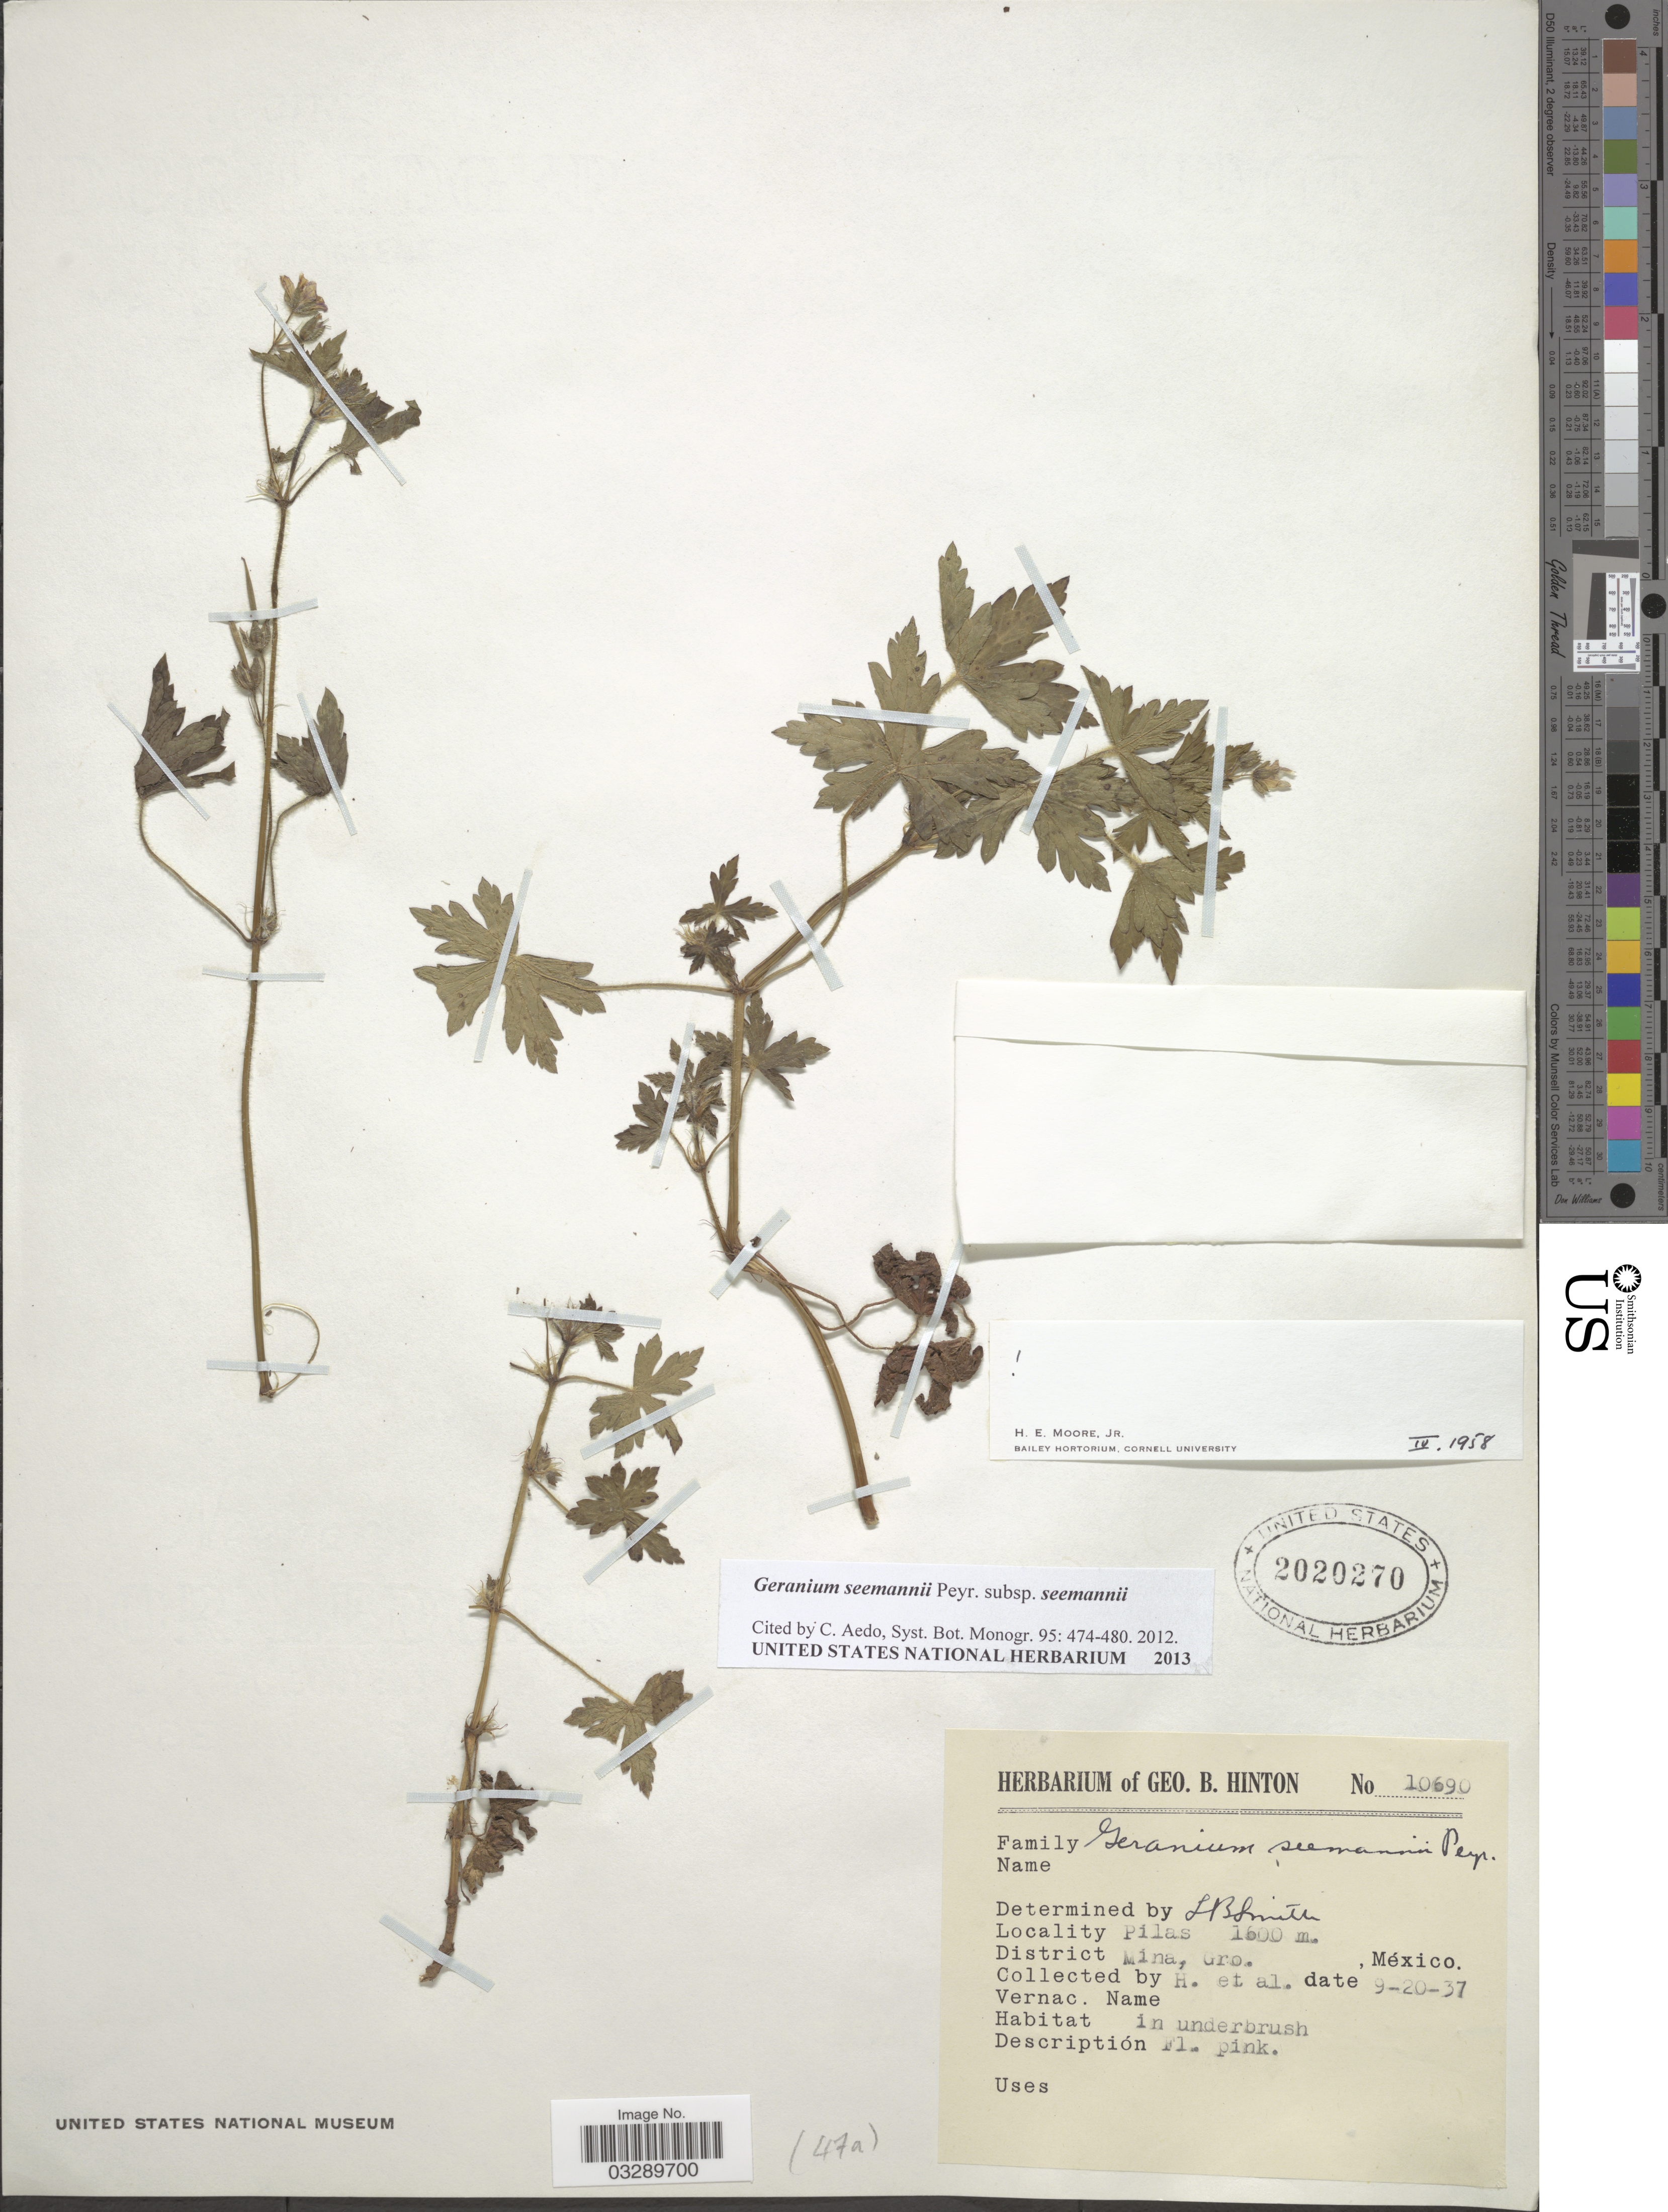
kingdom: Plantae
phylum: Tracheophyta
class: Magnoliopsida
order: Geraniales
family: Geraniaceae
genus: Geranium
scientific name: Geranium seemannii subsp. seemannii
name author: Peyr.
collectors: G. B. Hinton & et al.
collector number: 10690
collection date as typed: Transcribed d/m/y: 20/9/37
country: Mexico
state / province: Guerrero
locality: Pilas, District Mina.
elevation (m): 1600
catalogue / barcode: US 2020270